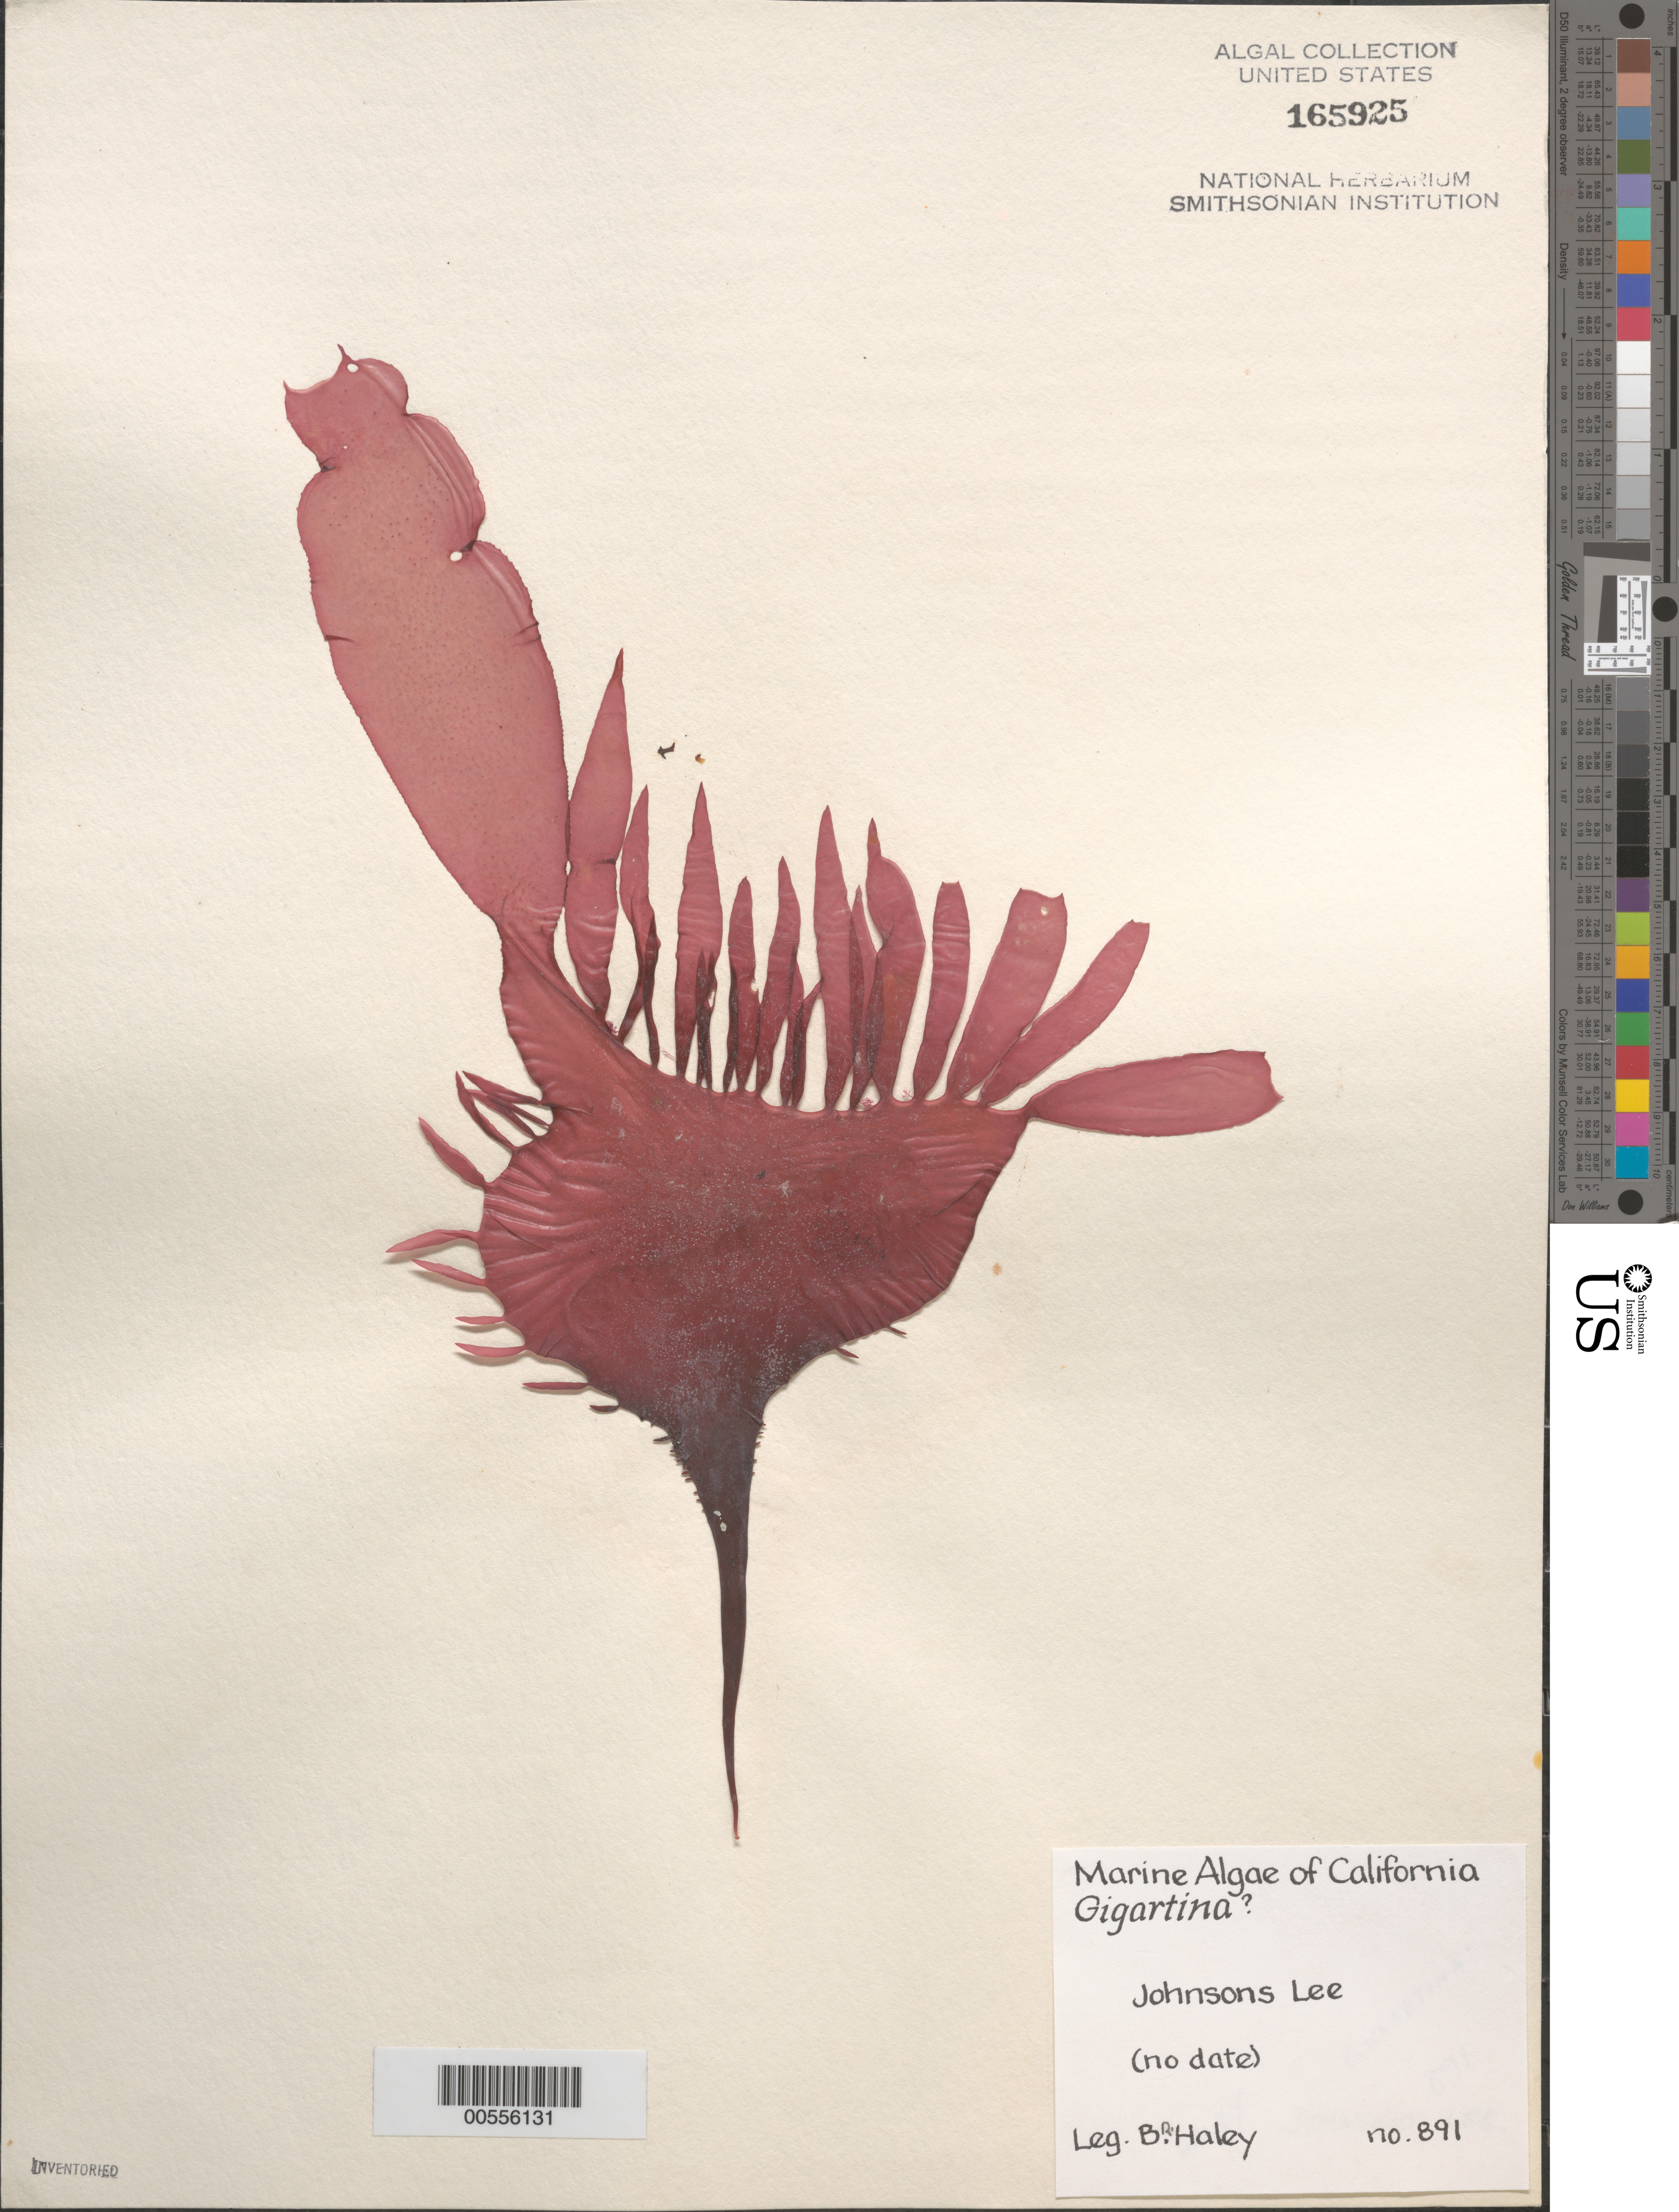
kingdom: Plantae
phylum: Rhodophyta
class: Florideophyceae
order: Gigartinales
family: Gigartinaceae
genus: Gigartina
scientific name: Gigartina sp.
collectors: B. Haley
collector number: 891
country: United States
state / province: California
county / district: Santa Barbara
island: Santa Rosa Island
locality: Johnsons Lee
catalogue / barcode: US 165925